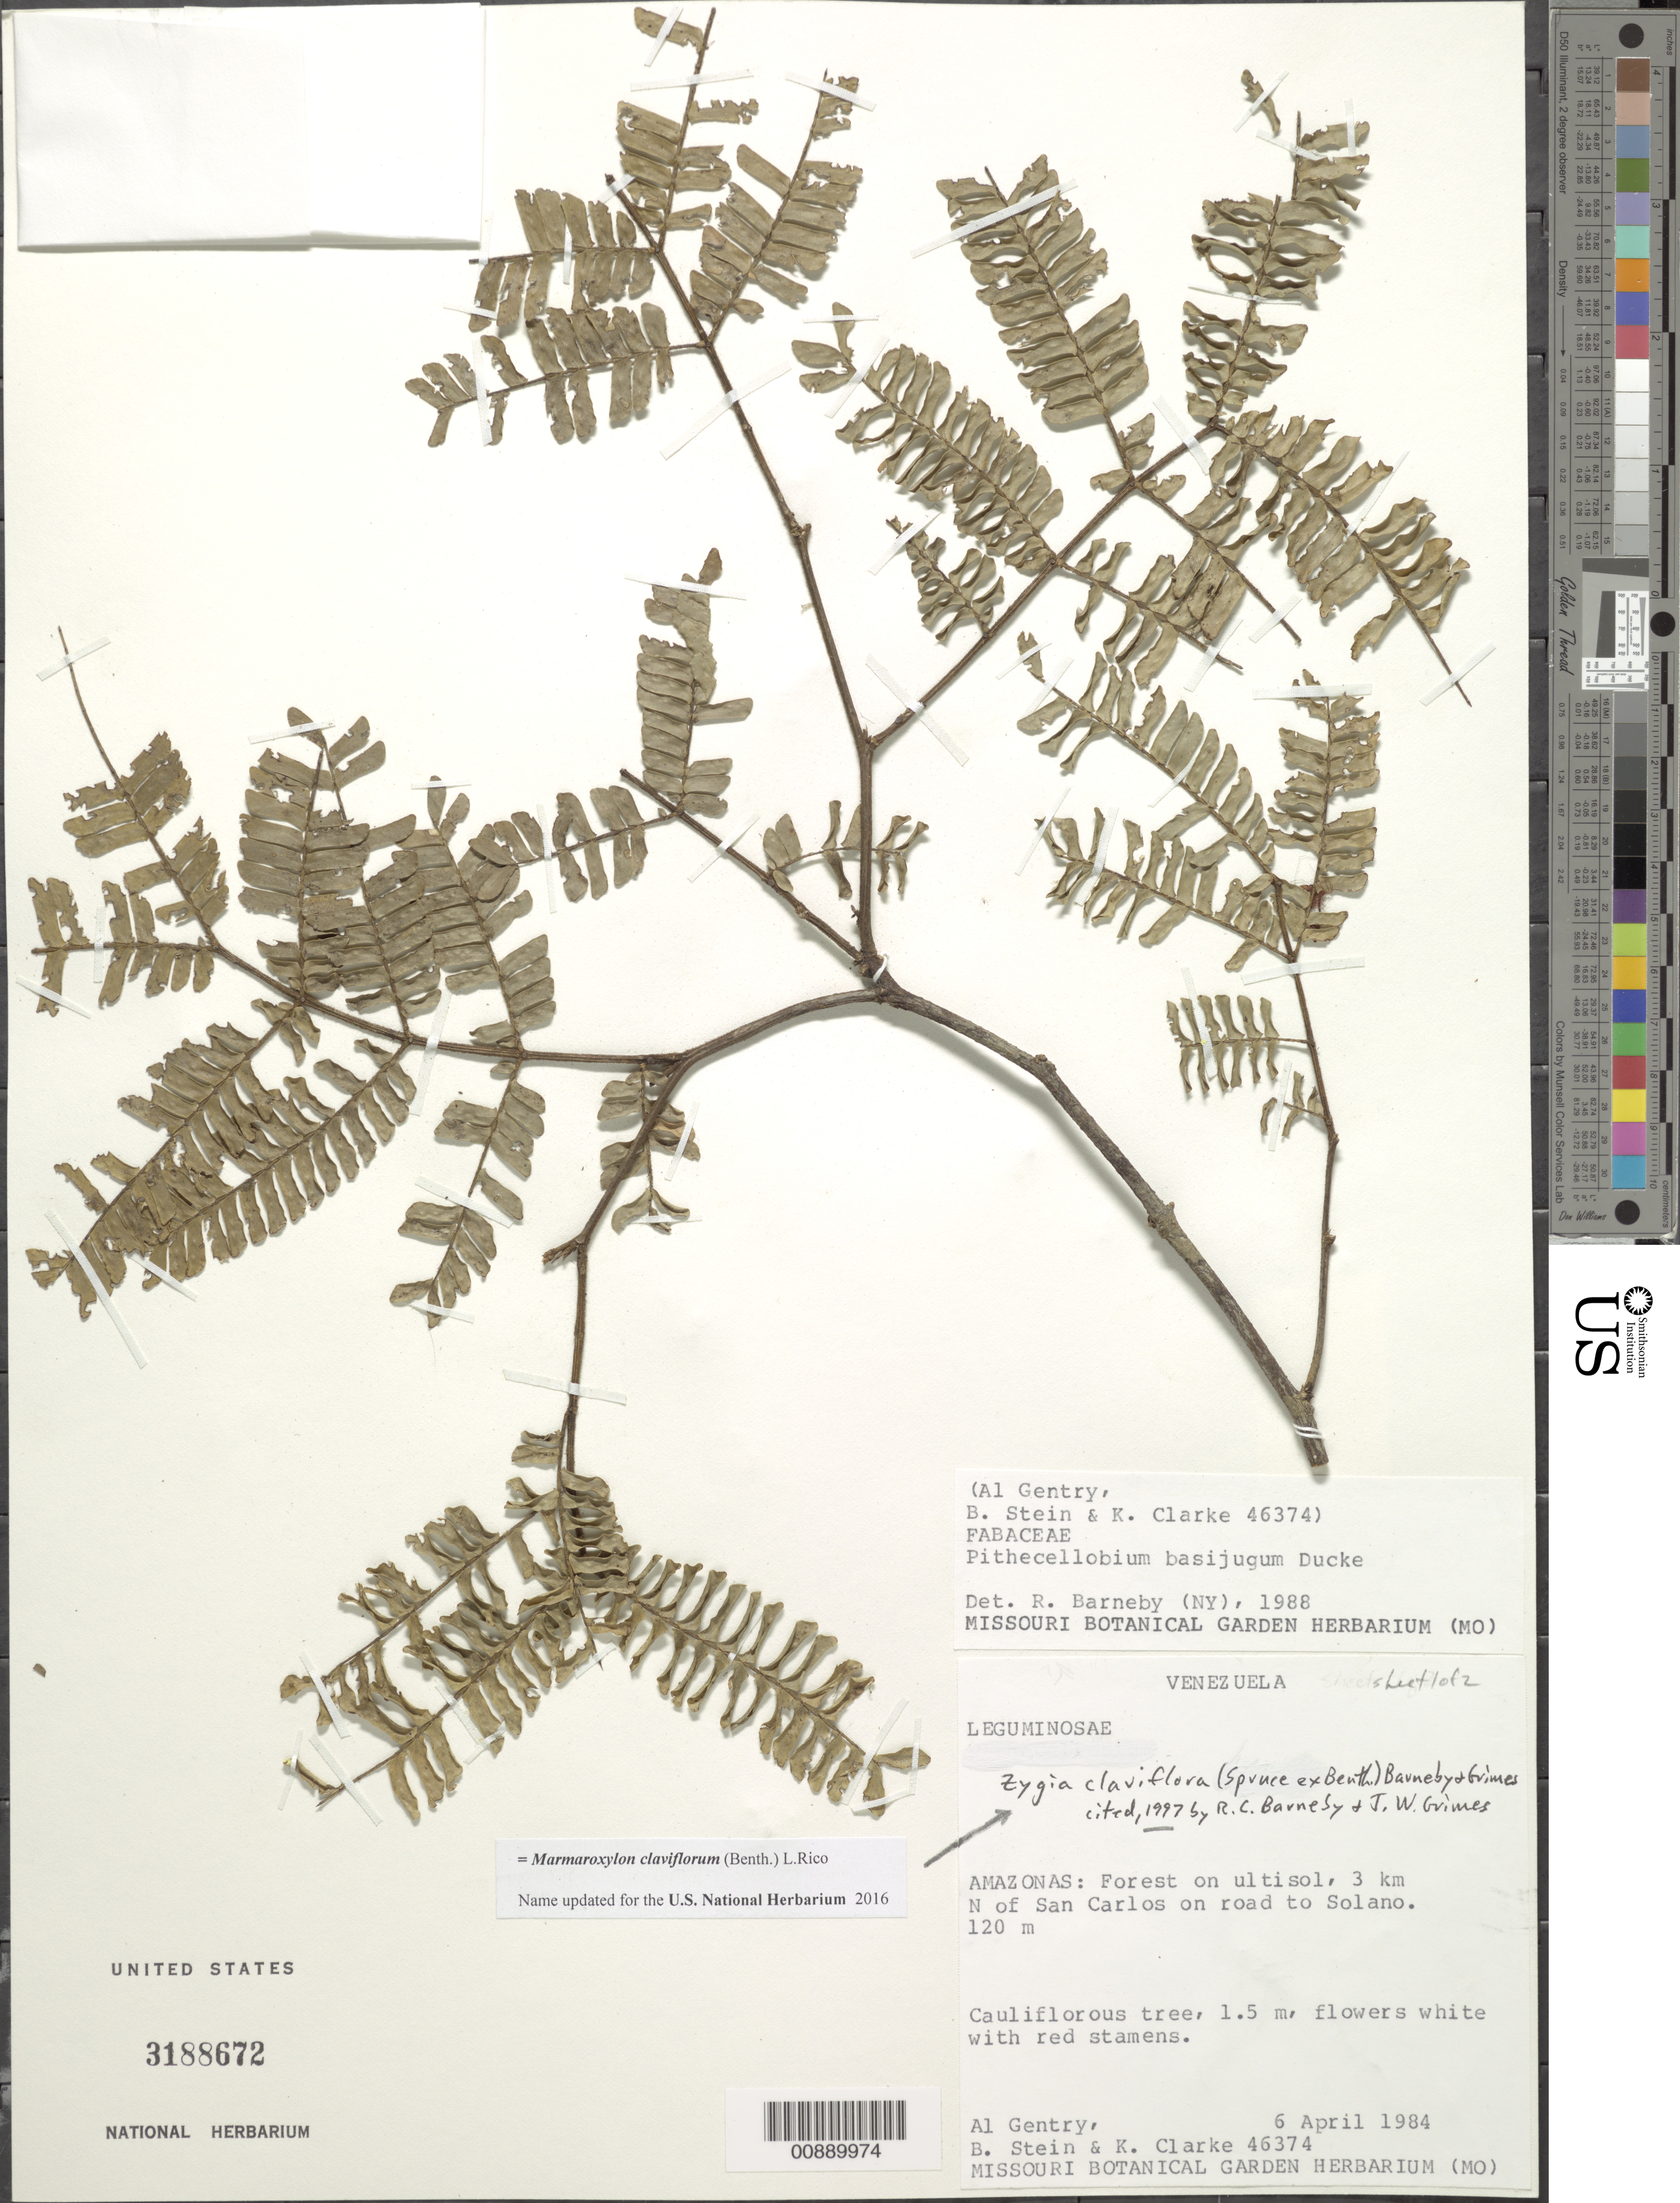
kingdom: Plantae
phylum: Tracheophyta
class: Magnoliopsida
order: Fabales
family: Fabaceae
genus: Zygia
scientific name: Zygia claviflora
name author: (Spruce ex Benth.) Barneby & J.W. Grimes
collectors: A. H. Gentry, B. A. Stein & K. Clark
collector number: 46374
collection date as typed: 6-Apr-84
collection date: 1984-04-06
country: Venezuela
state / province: Amazonas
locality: San Carlos de Río Negro, 3 km N of, on road to Solano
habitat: Forest on ultisol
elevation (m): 120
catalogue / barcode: US 3188672